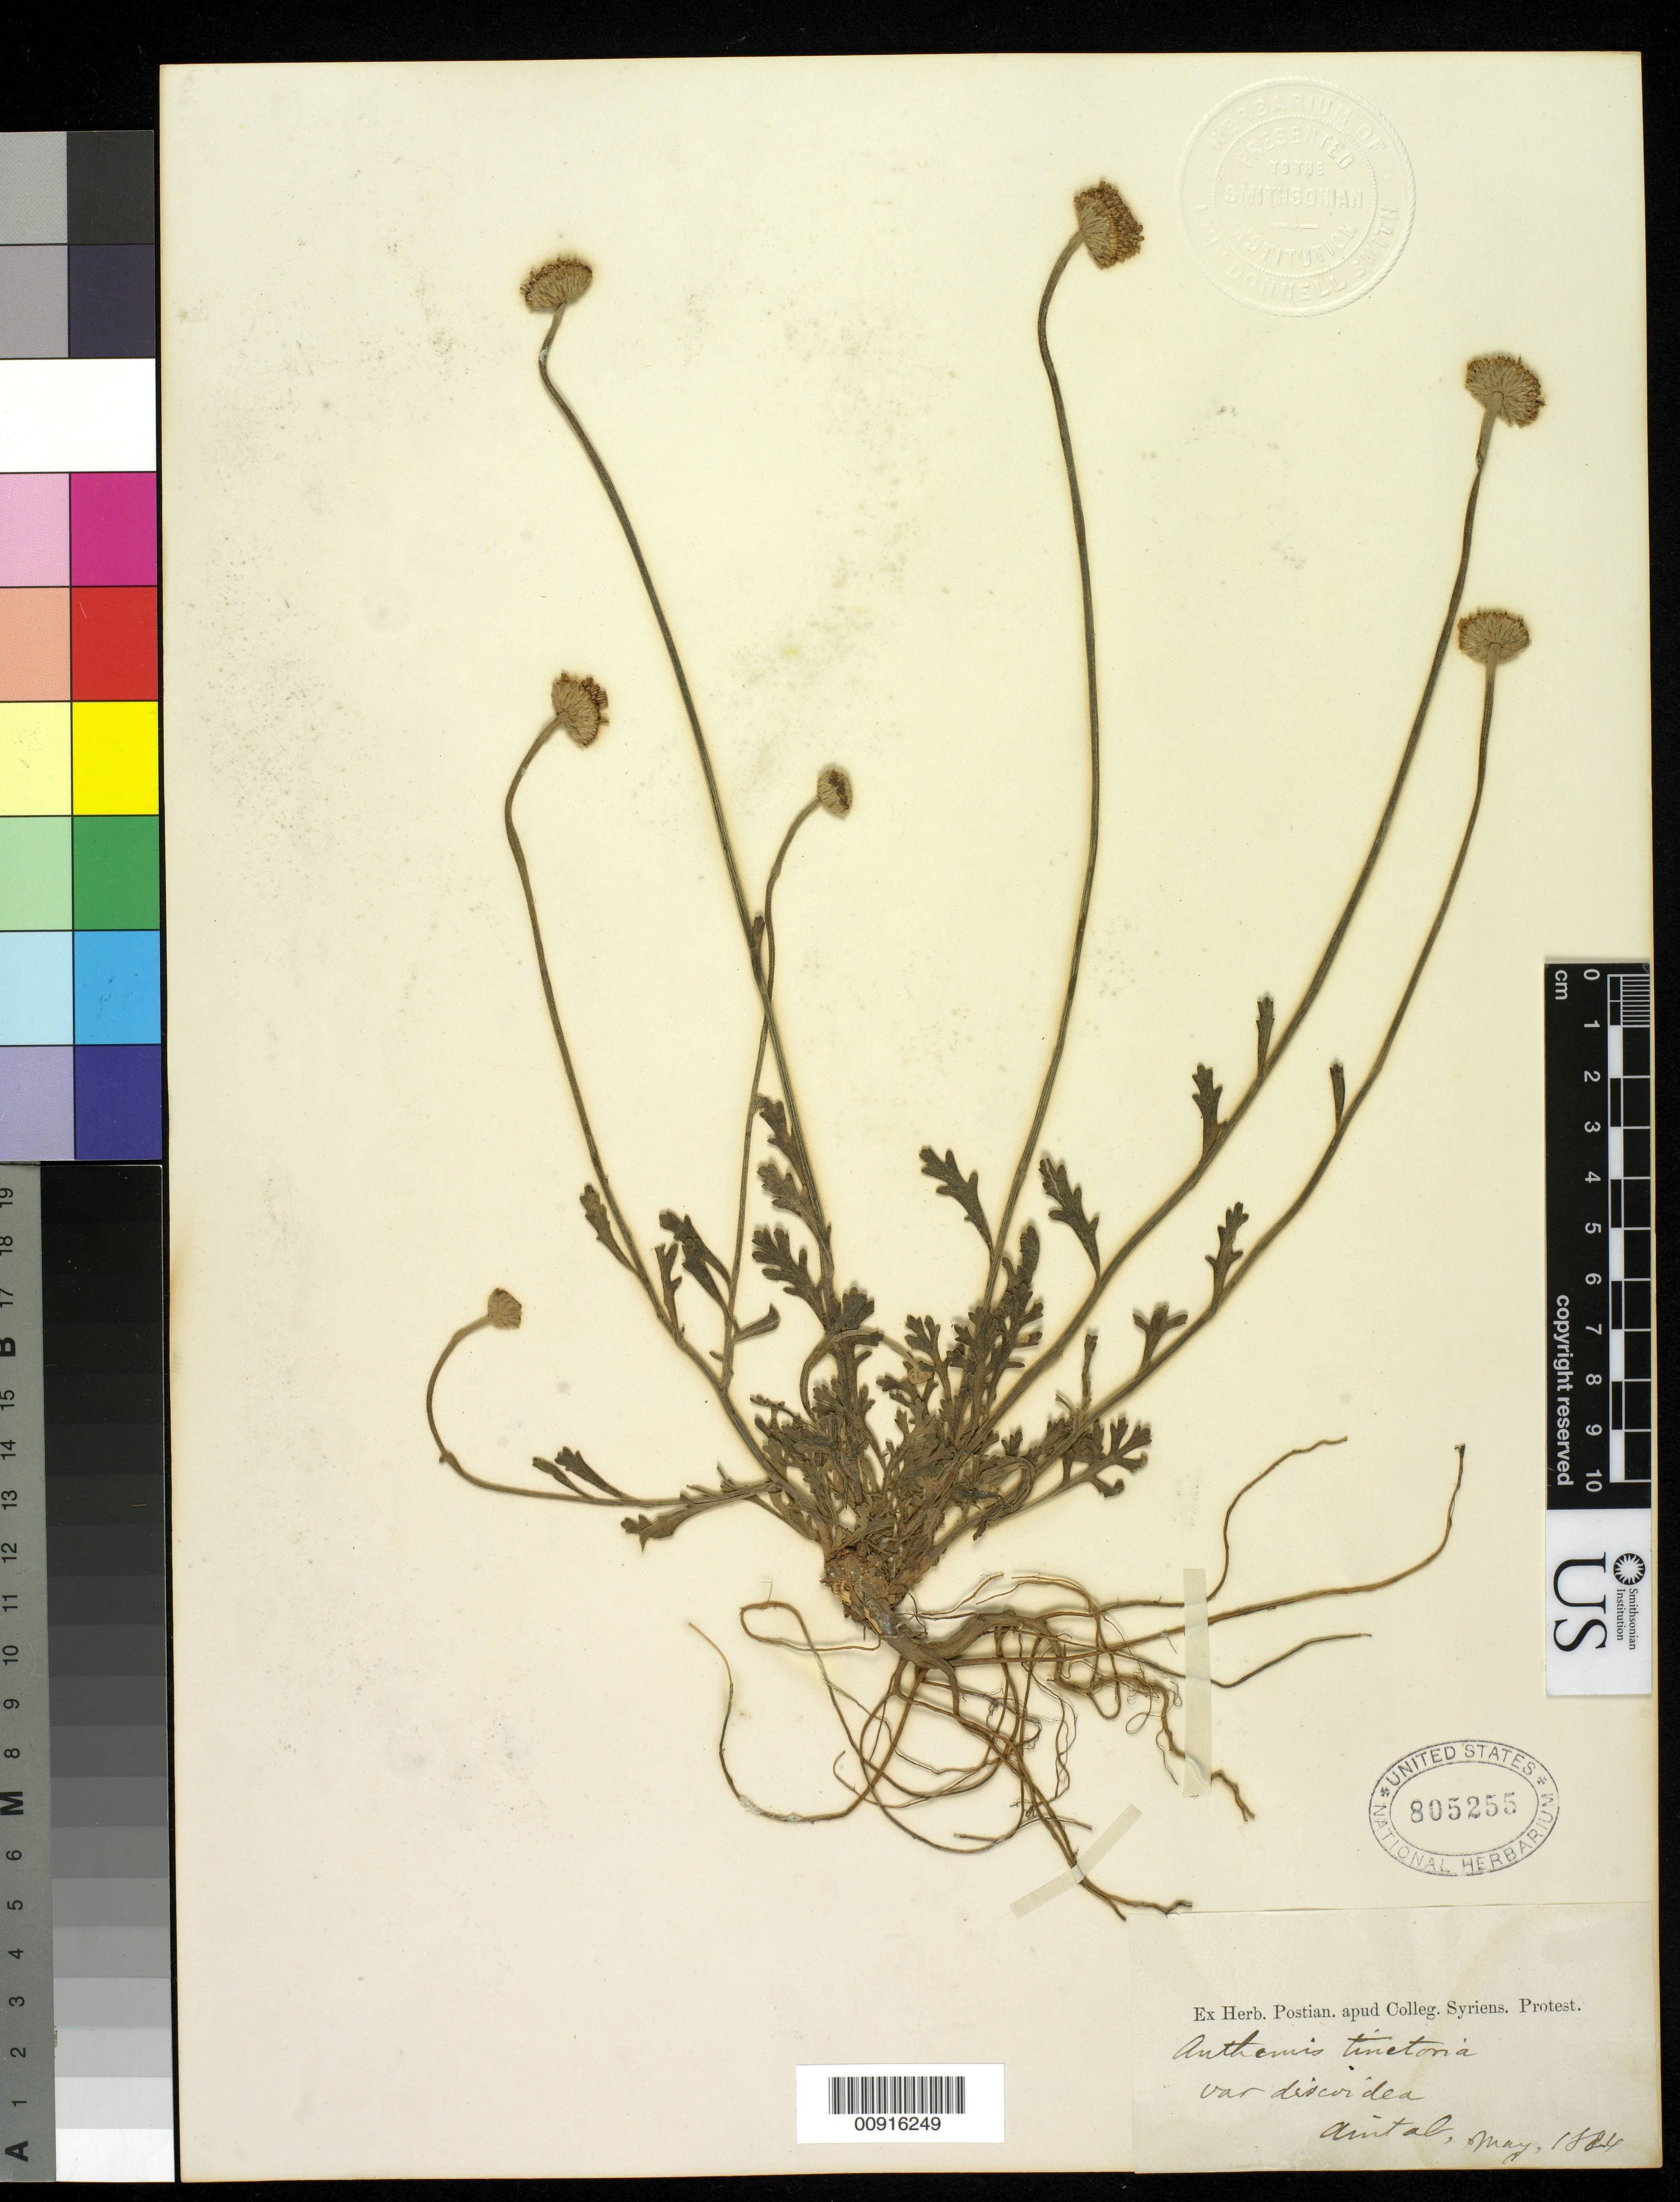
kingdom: Plantae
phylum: Tracheophyta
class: Magnoliopsida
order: Asterales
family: Asteraceae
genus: Anthemis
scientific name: Anthemis tinctoria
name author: L.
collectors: ex herb. Postian. apud Colleg. Syriens. Protest. USE "Fannie P. A. Shepard" (10308853) AS PRIMARY COLLECTOR INSTEAD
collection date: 1884-05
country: Syria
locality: Arnital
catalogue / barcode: US 805255